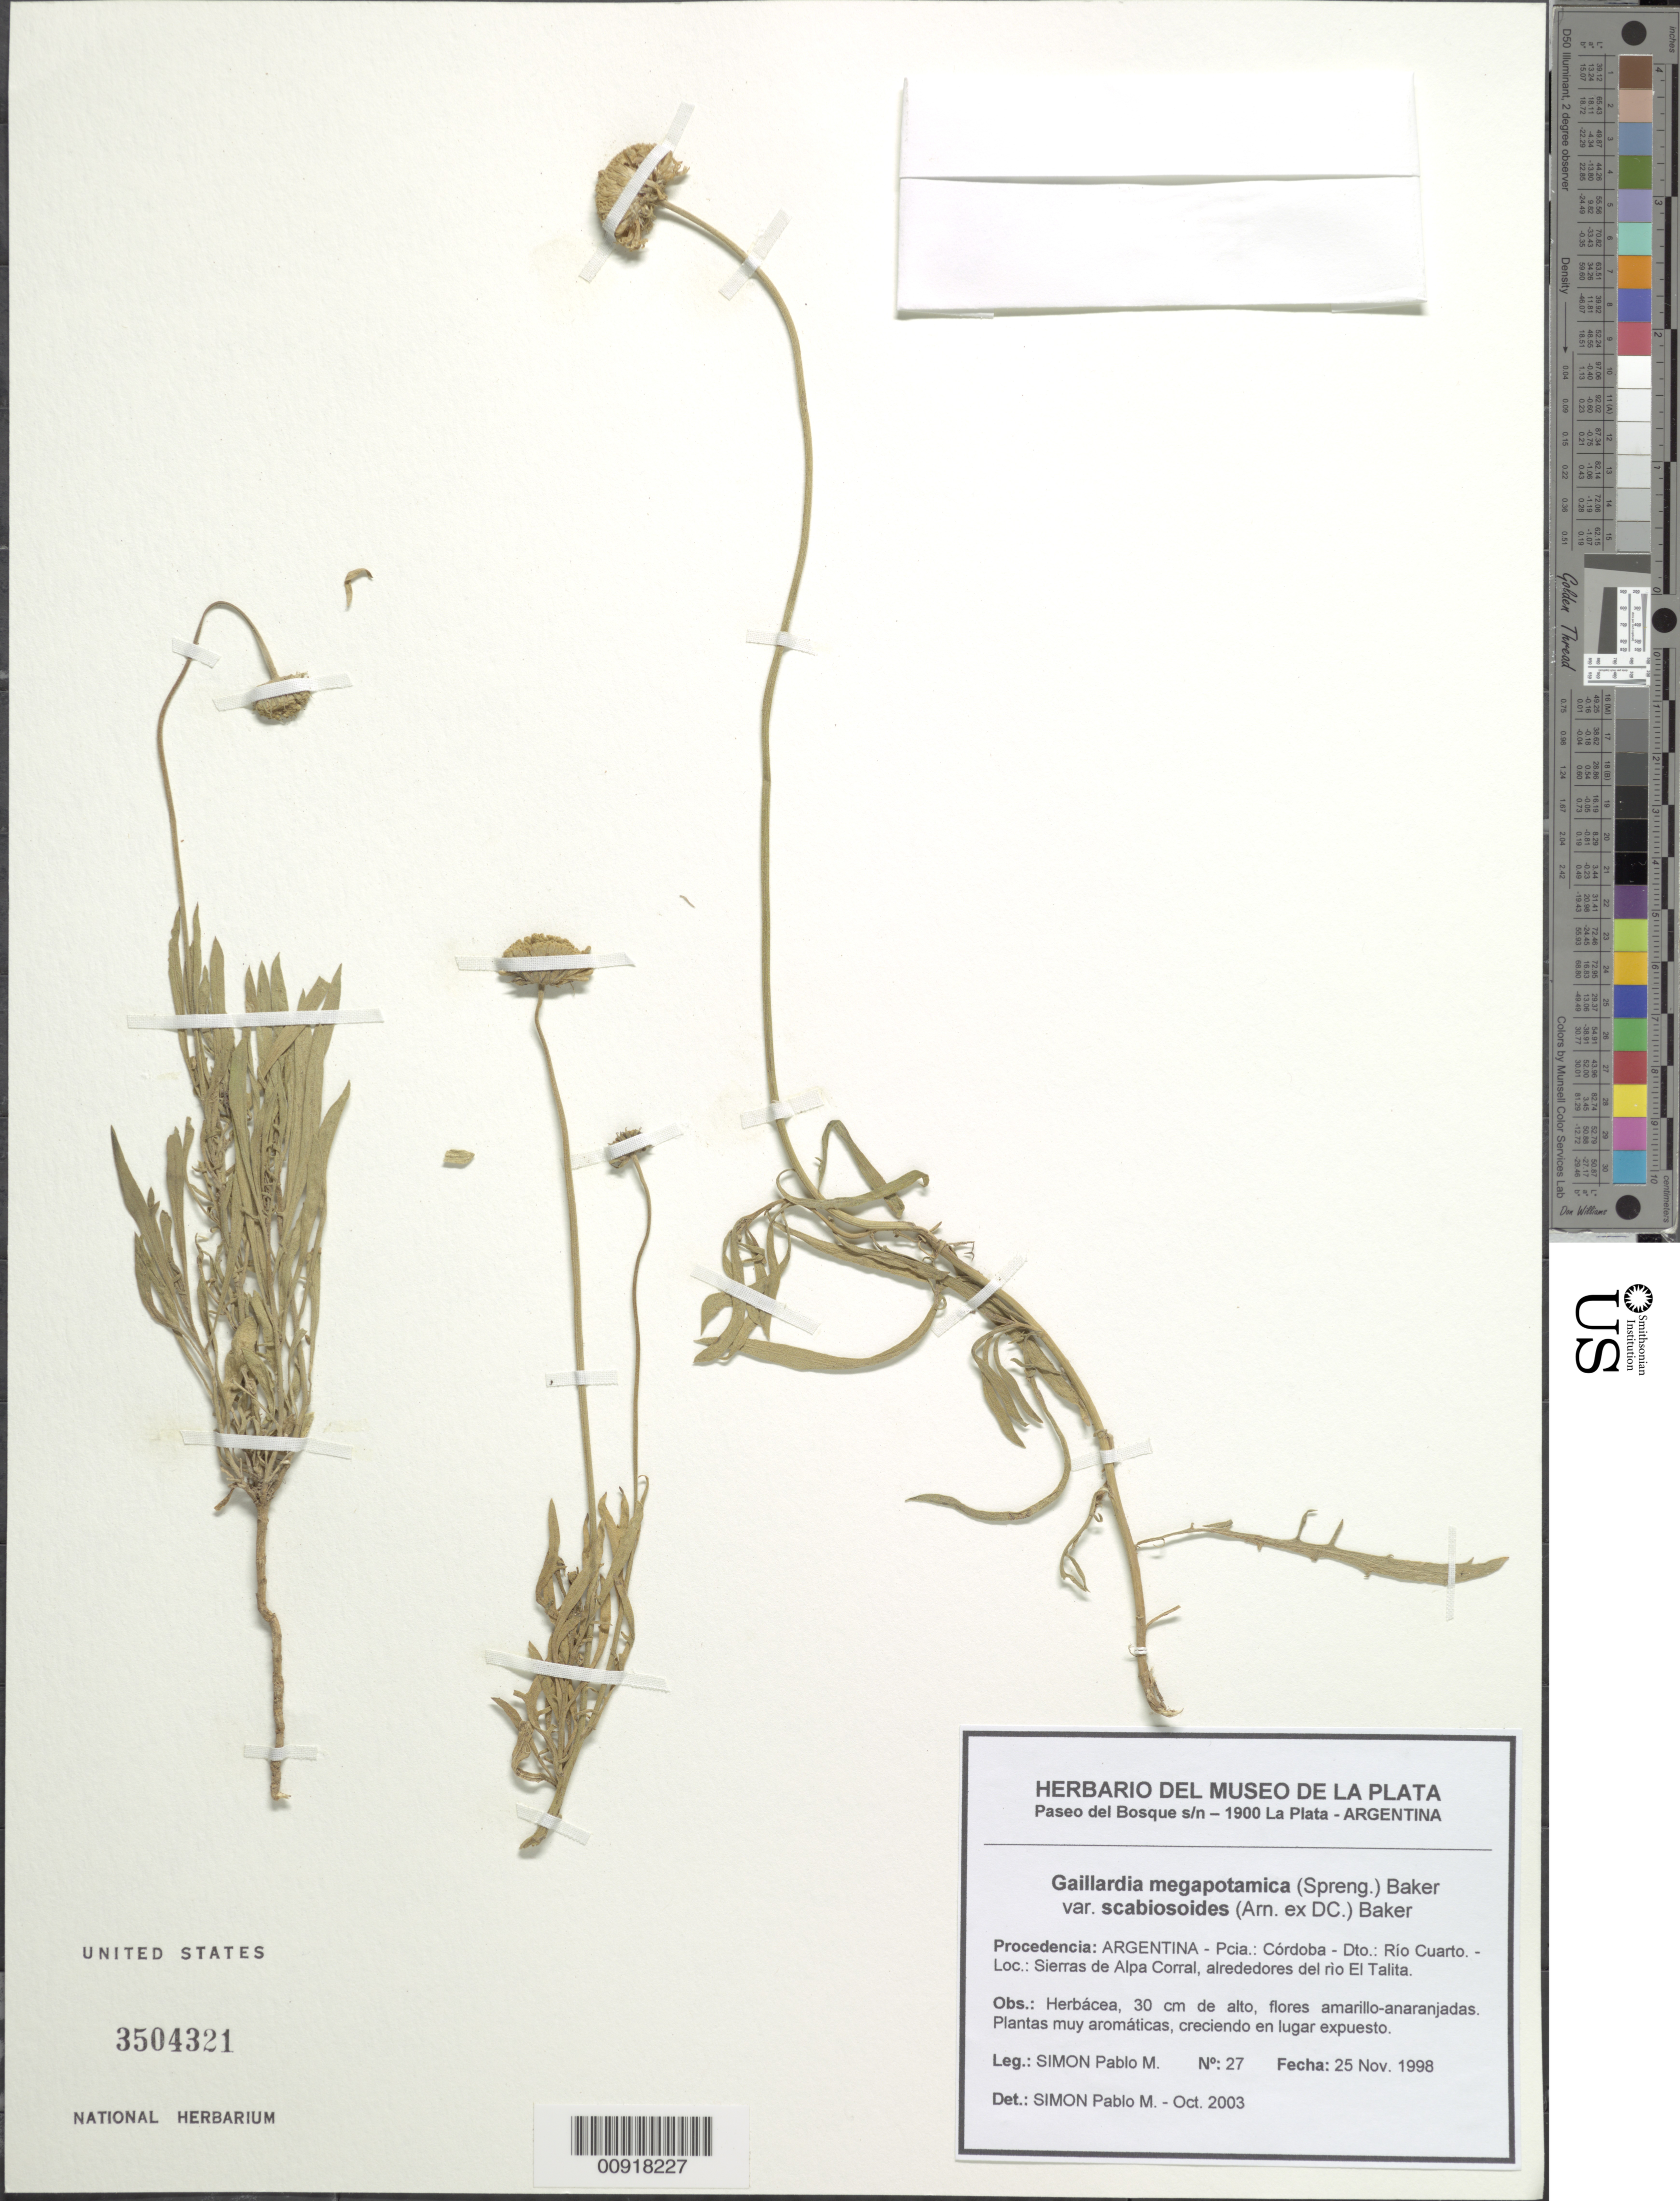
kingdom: Plantae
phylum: Tracheophyta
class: Magnoliopsida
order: Asterales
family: Asteraceae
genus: Gaillardia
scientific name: Gaillardia megapotamica var. scabiosoides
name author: (Arn. ex DC.) Baker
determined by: Simón, P. M.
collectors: P. M. Simón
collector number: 27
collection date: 1998-11-25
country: Argentina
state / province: Córdoba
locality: Dto. Río Cuarto, Sierras de Alpa Corral, alrededores del Río El Talita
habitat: Creciendo en lugar expuesto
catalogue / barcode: US 3504321